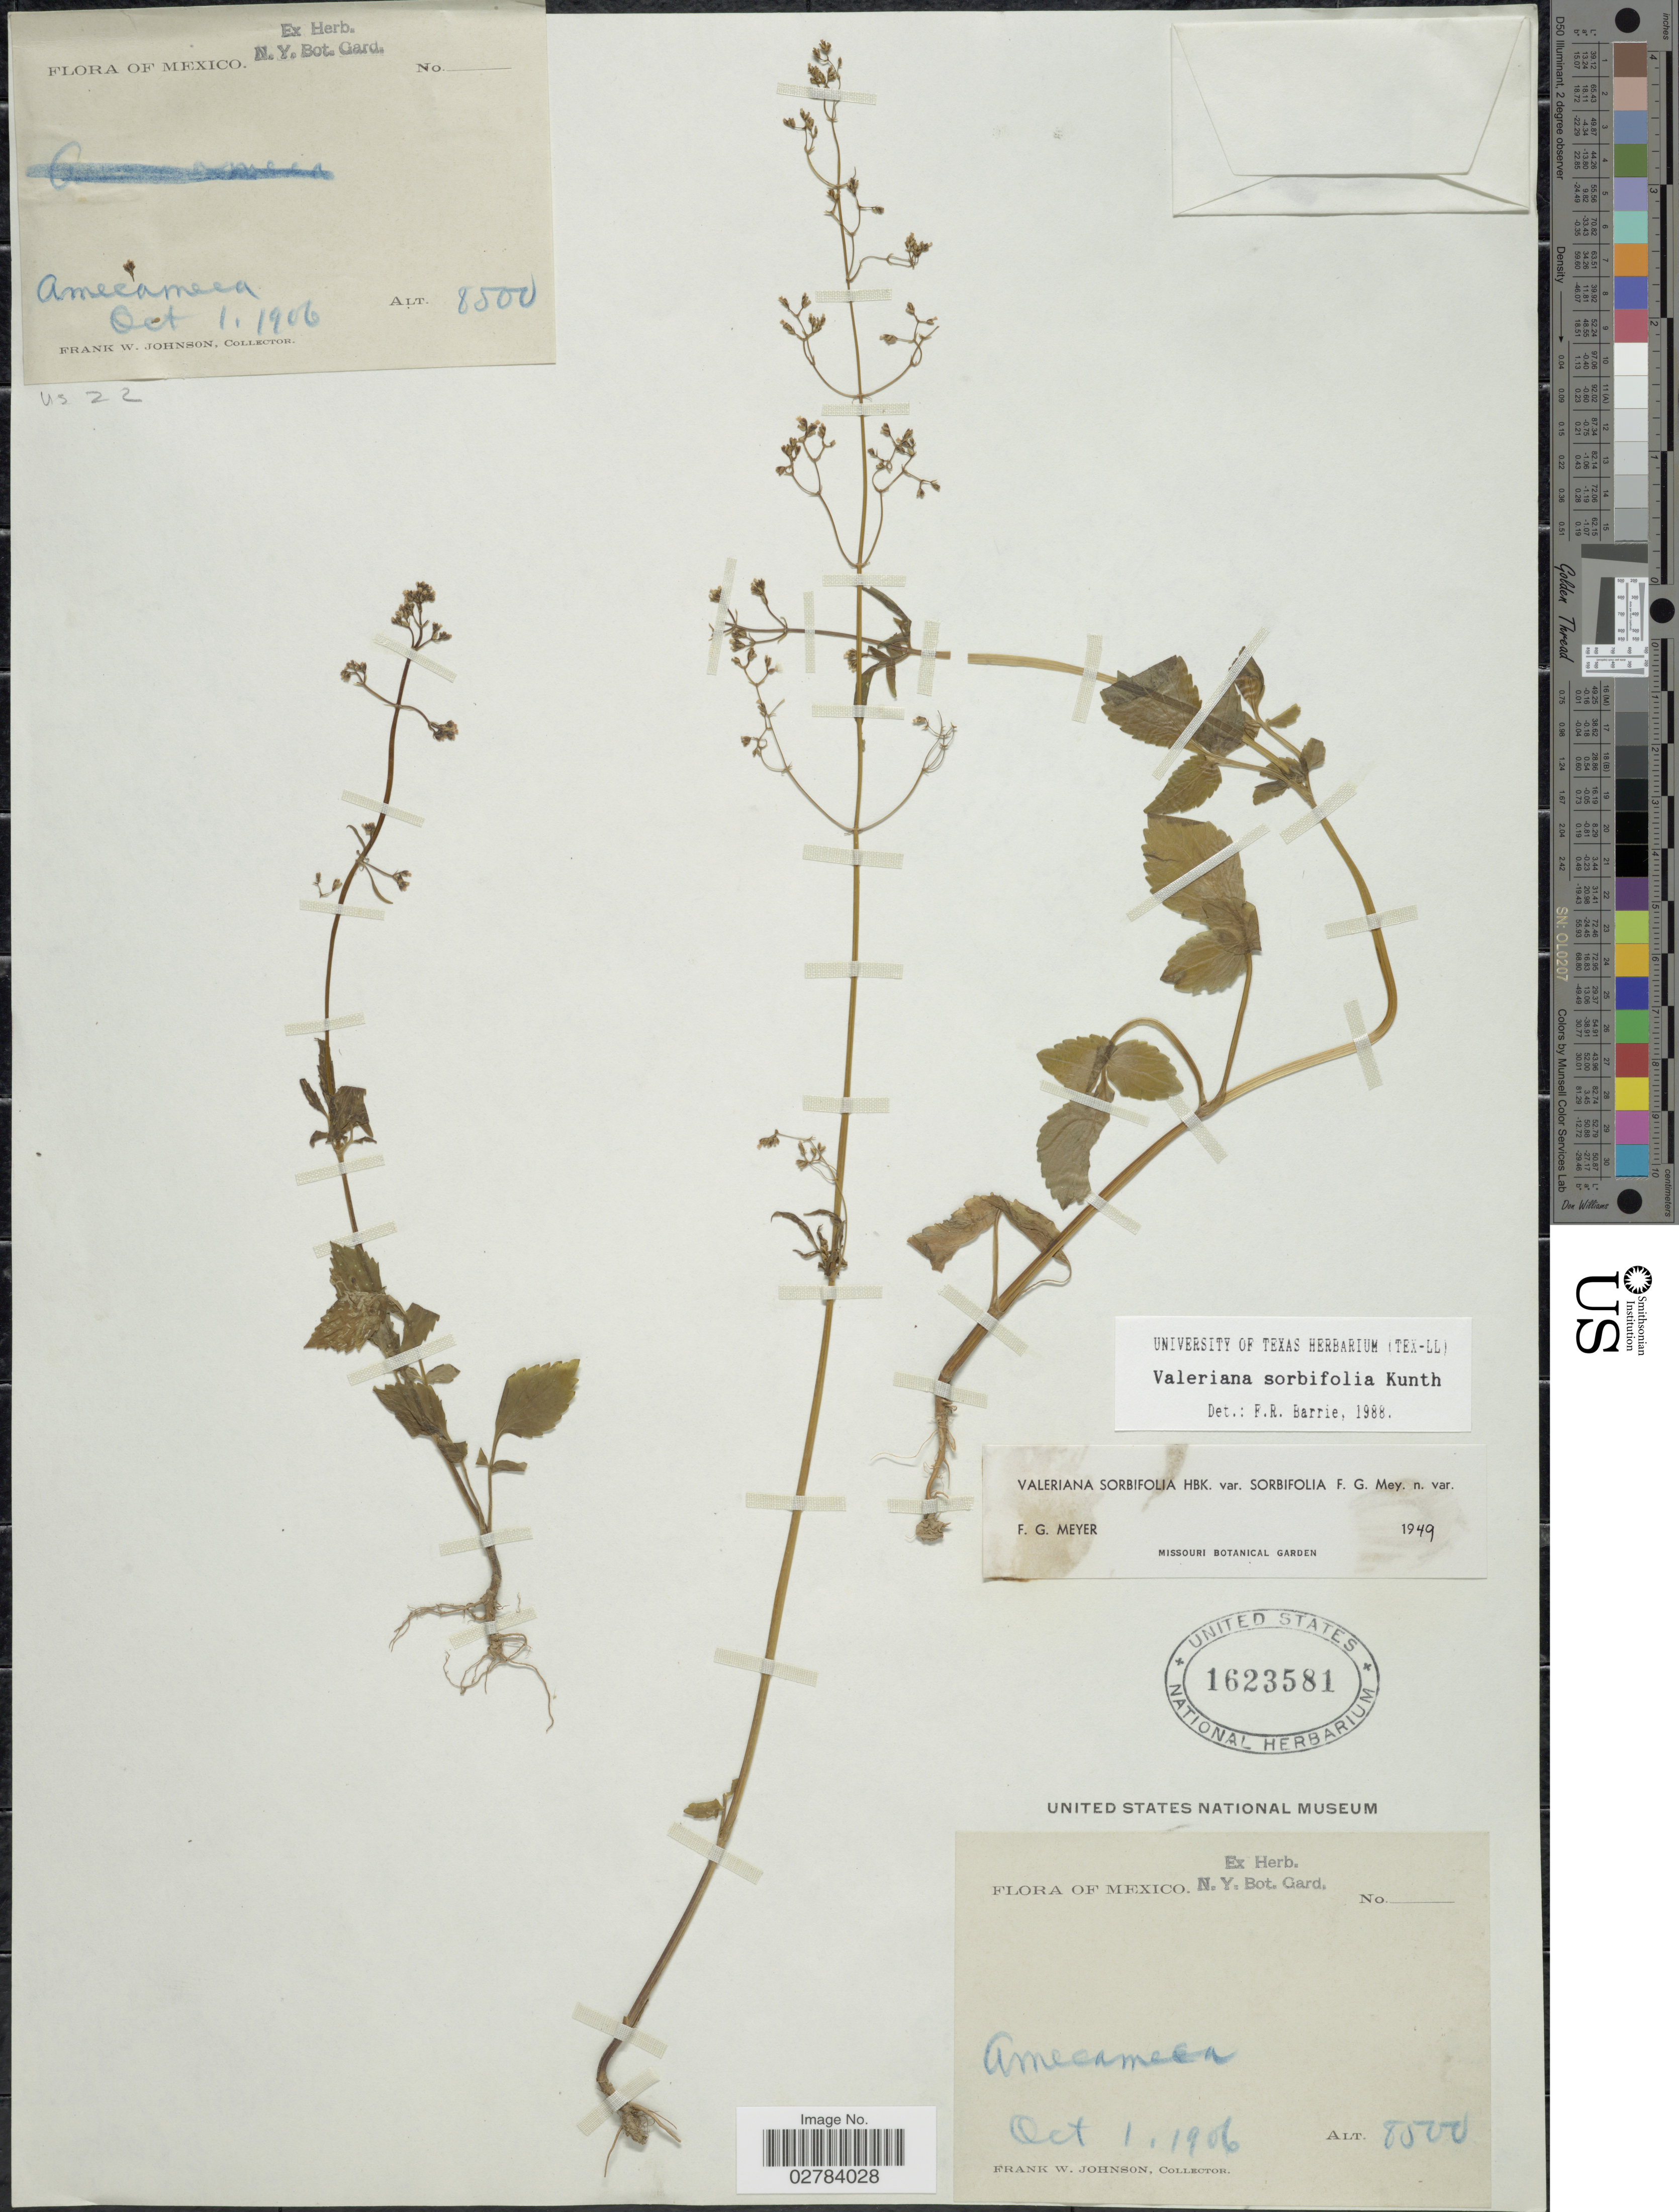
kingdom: Plantae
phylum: Tracheophyta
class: Magnoliopsida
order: Dipsacales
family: Caprifoliaceae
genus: Valeriana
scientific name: Valeriana sorbifolia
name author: Kunth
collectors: F. W. Johnson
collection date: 1906-10-01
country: Mexico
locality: Amecameca.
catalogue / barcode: US 1623581